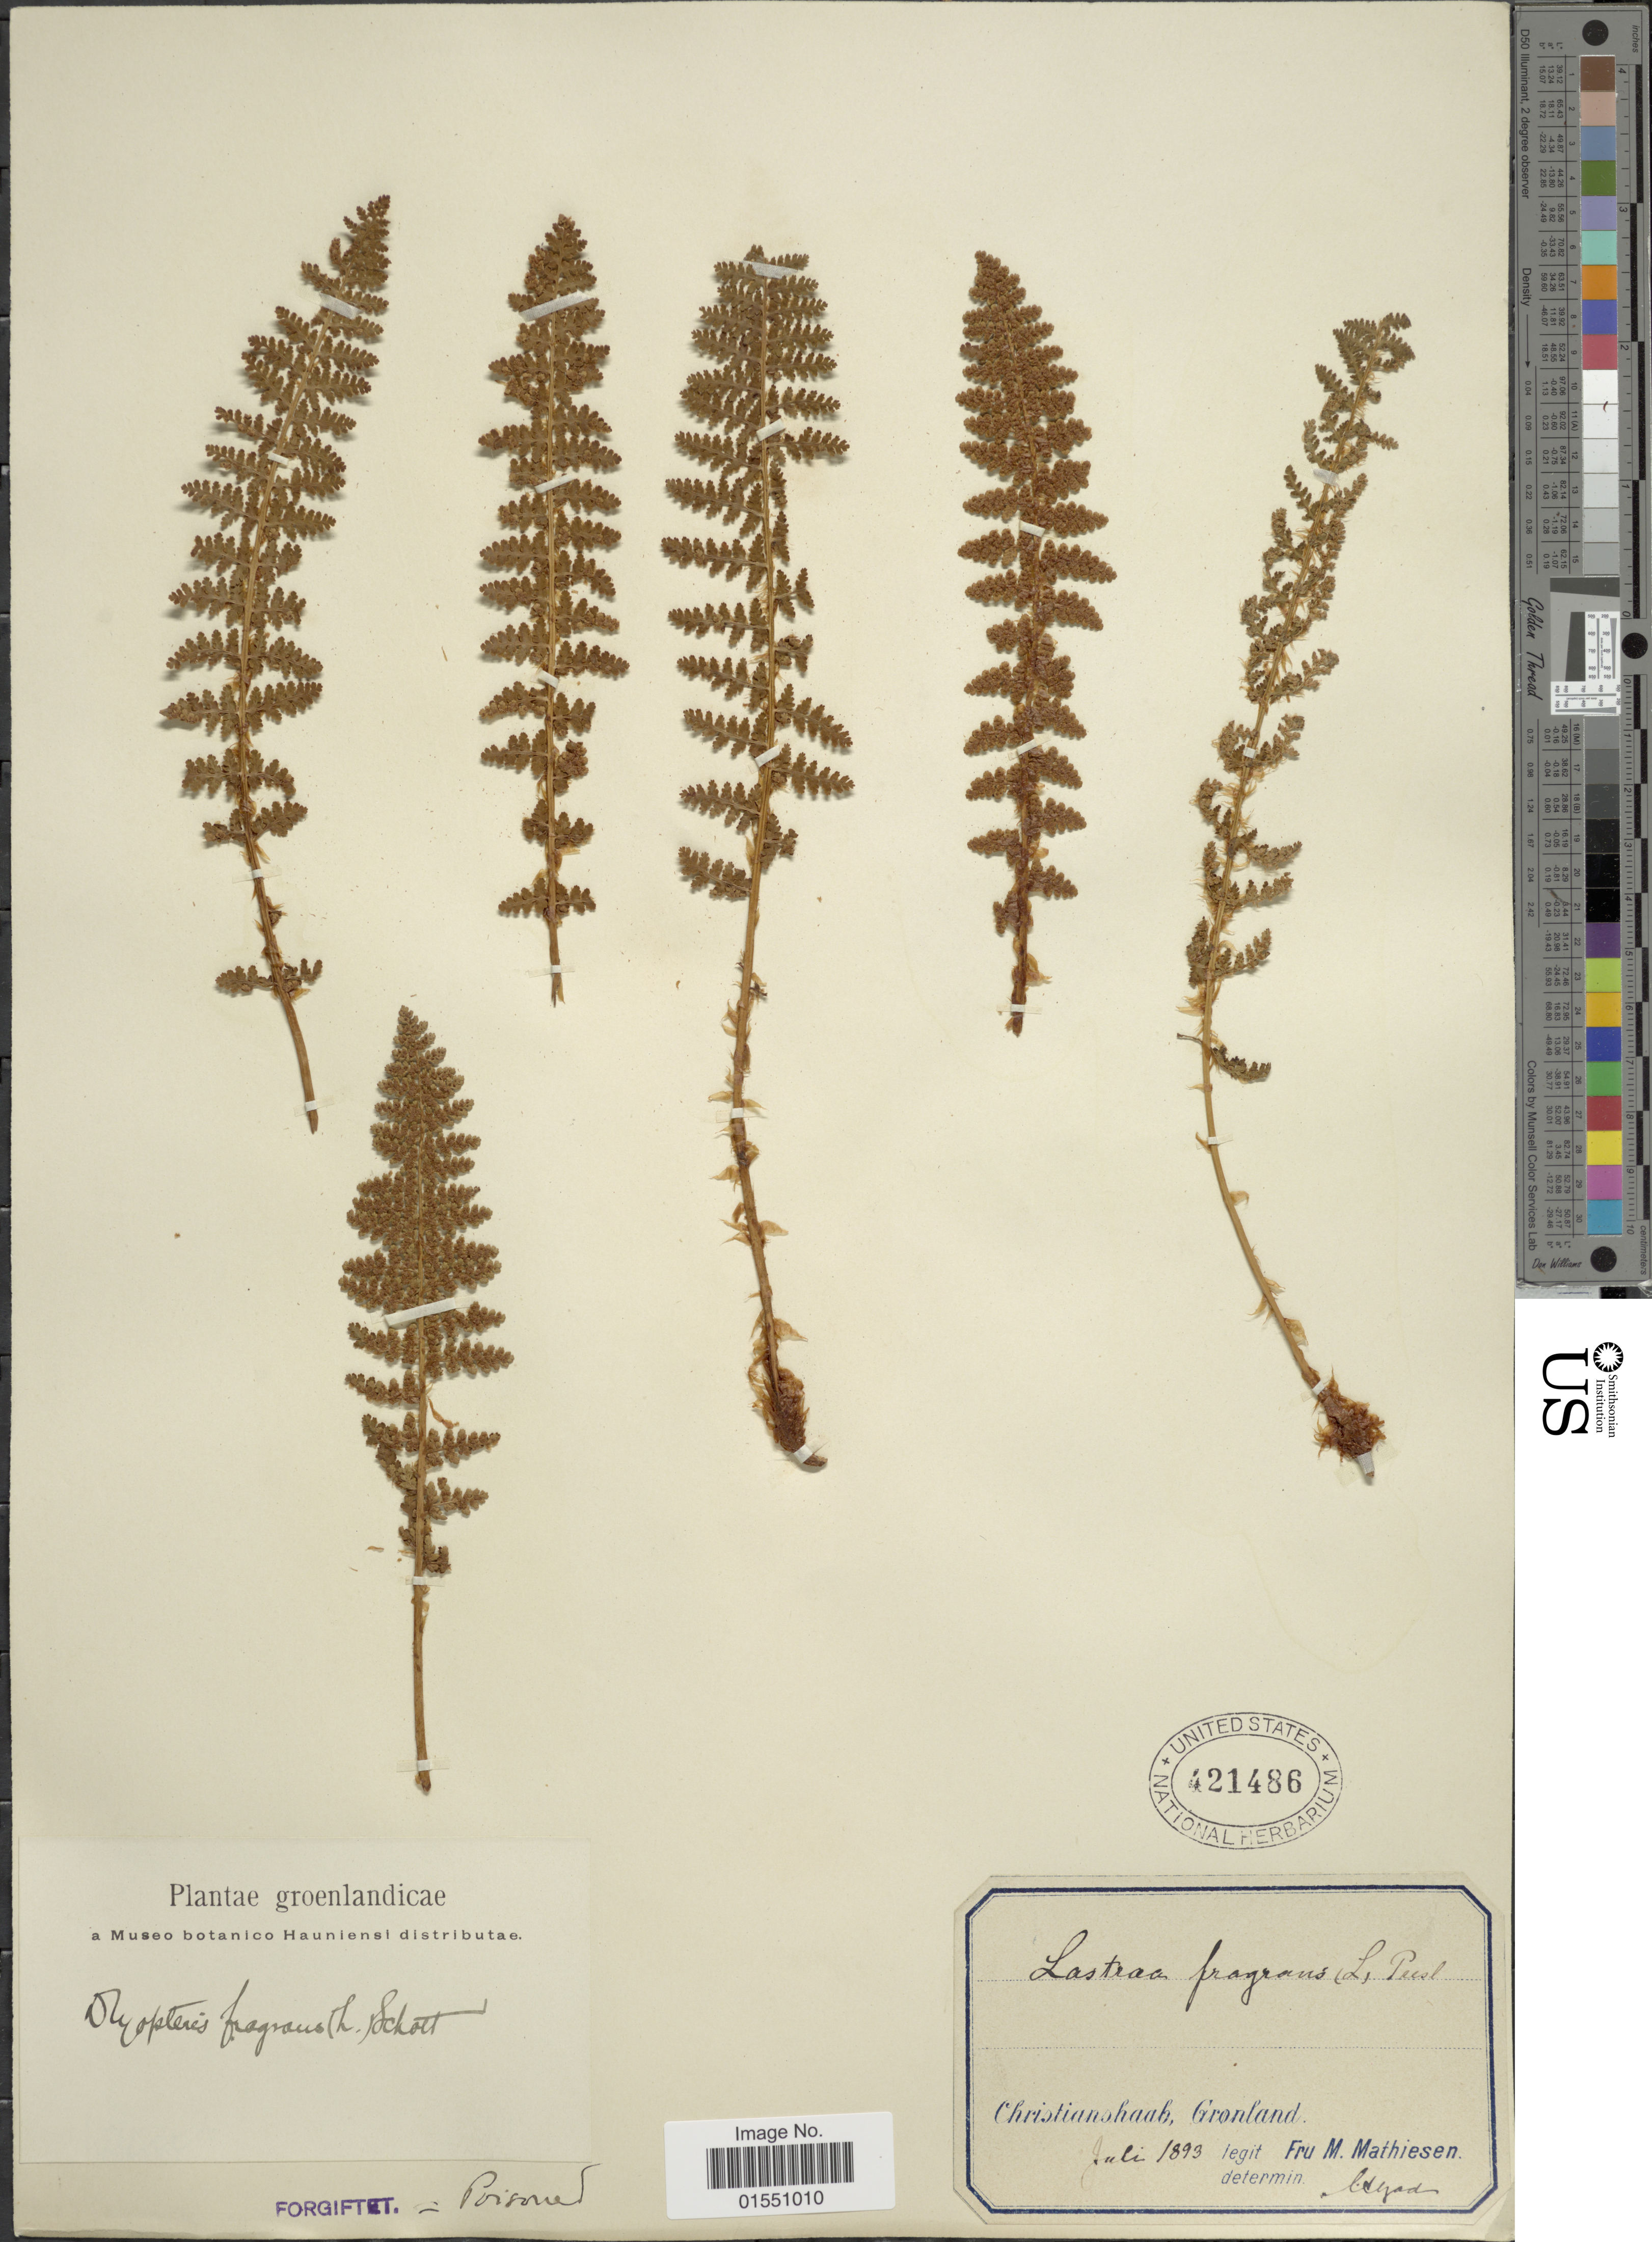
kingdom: Plantae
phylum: Tracheophyta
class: Polypodiopsida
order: Polypodiales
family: Dryopteridaceae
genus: Dryopteris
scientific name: Dryopteris fragrans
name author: (L.) Schott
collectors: F. Mathiesen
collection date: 1893-07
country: Greenland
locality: Christianshaab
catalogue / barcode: US 421486